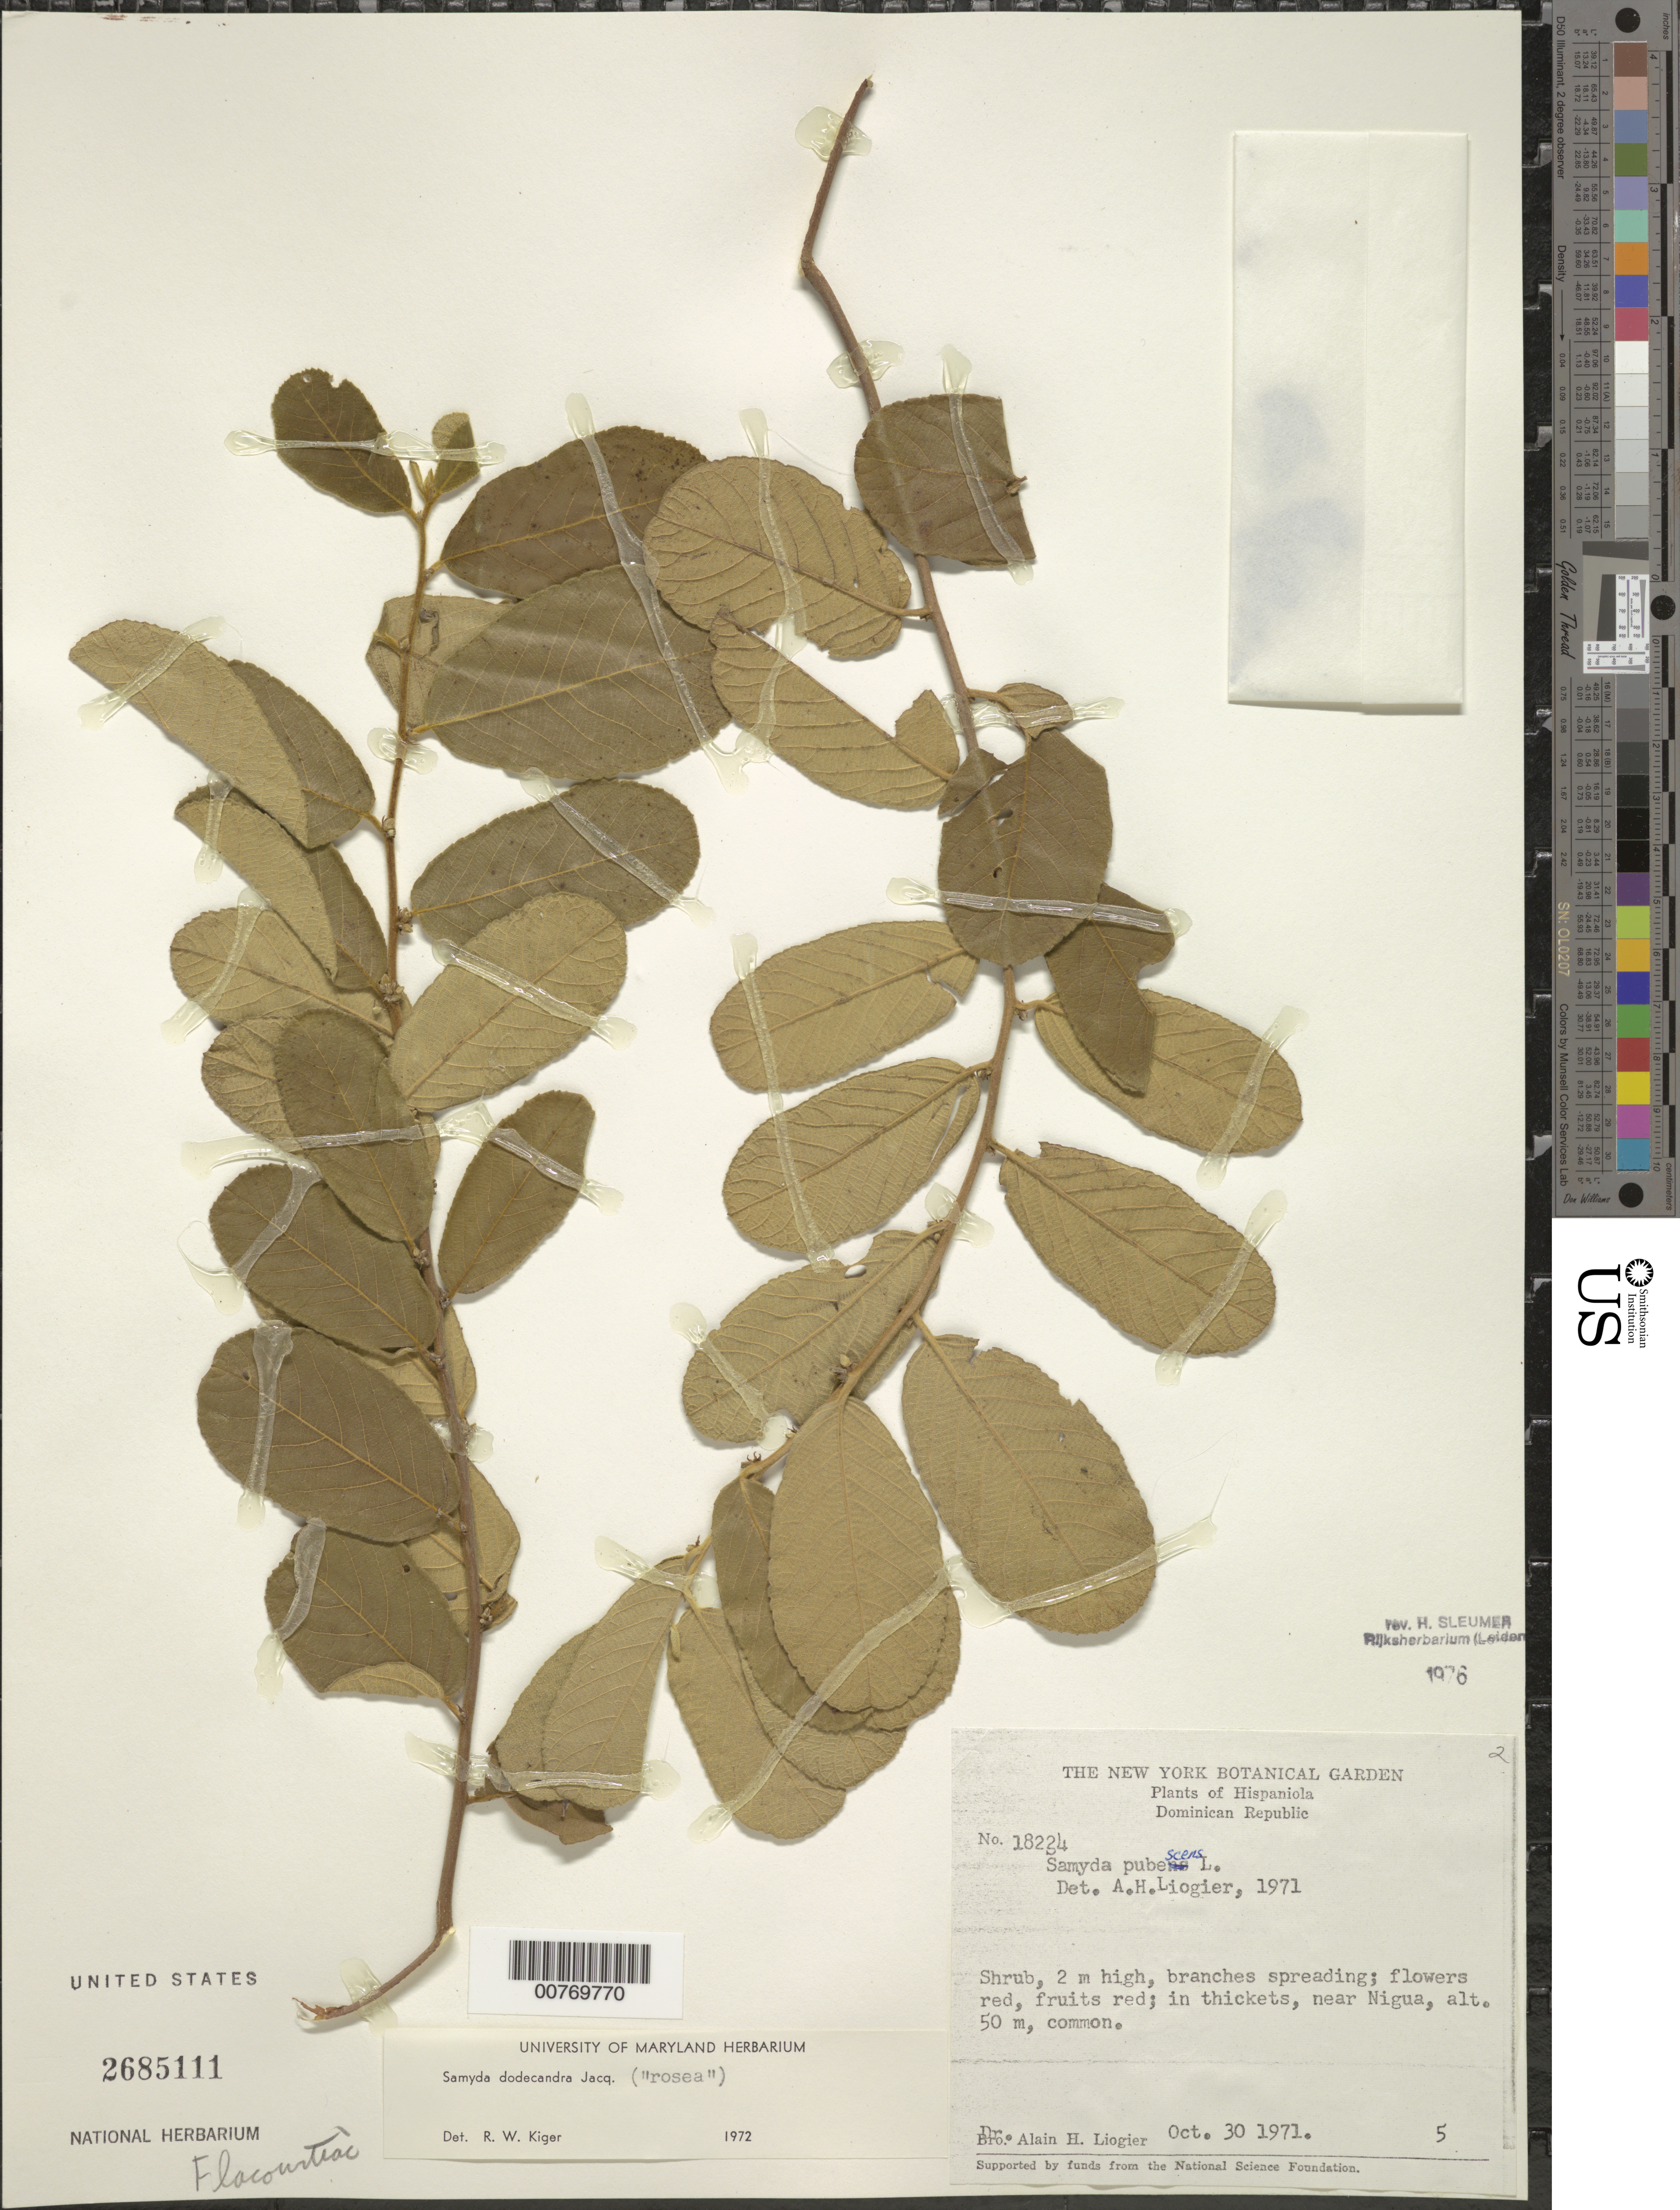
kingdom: Plantae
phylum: Tracheophyta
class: Magnoliopsida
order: Malpighiales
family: Salicaceae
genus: Casearia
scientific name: Casearia dodecandra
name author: (Jacq.) T. Samar. & M.H. Alford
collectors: A. H. Liogier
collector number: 18224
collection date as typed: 30 Oct 1971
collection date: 1971-10-30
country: Dominican Republic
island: Hispaniola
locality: Near Nigua.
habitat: In thickets.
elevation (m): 50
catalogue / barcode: US 2685111